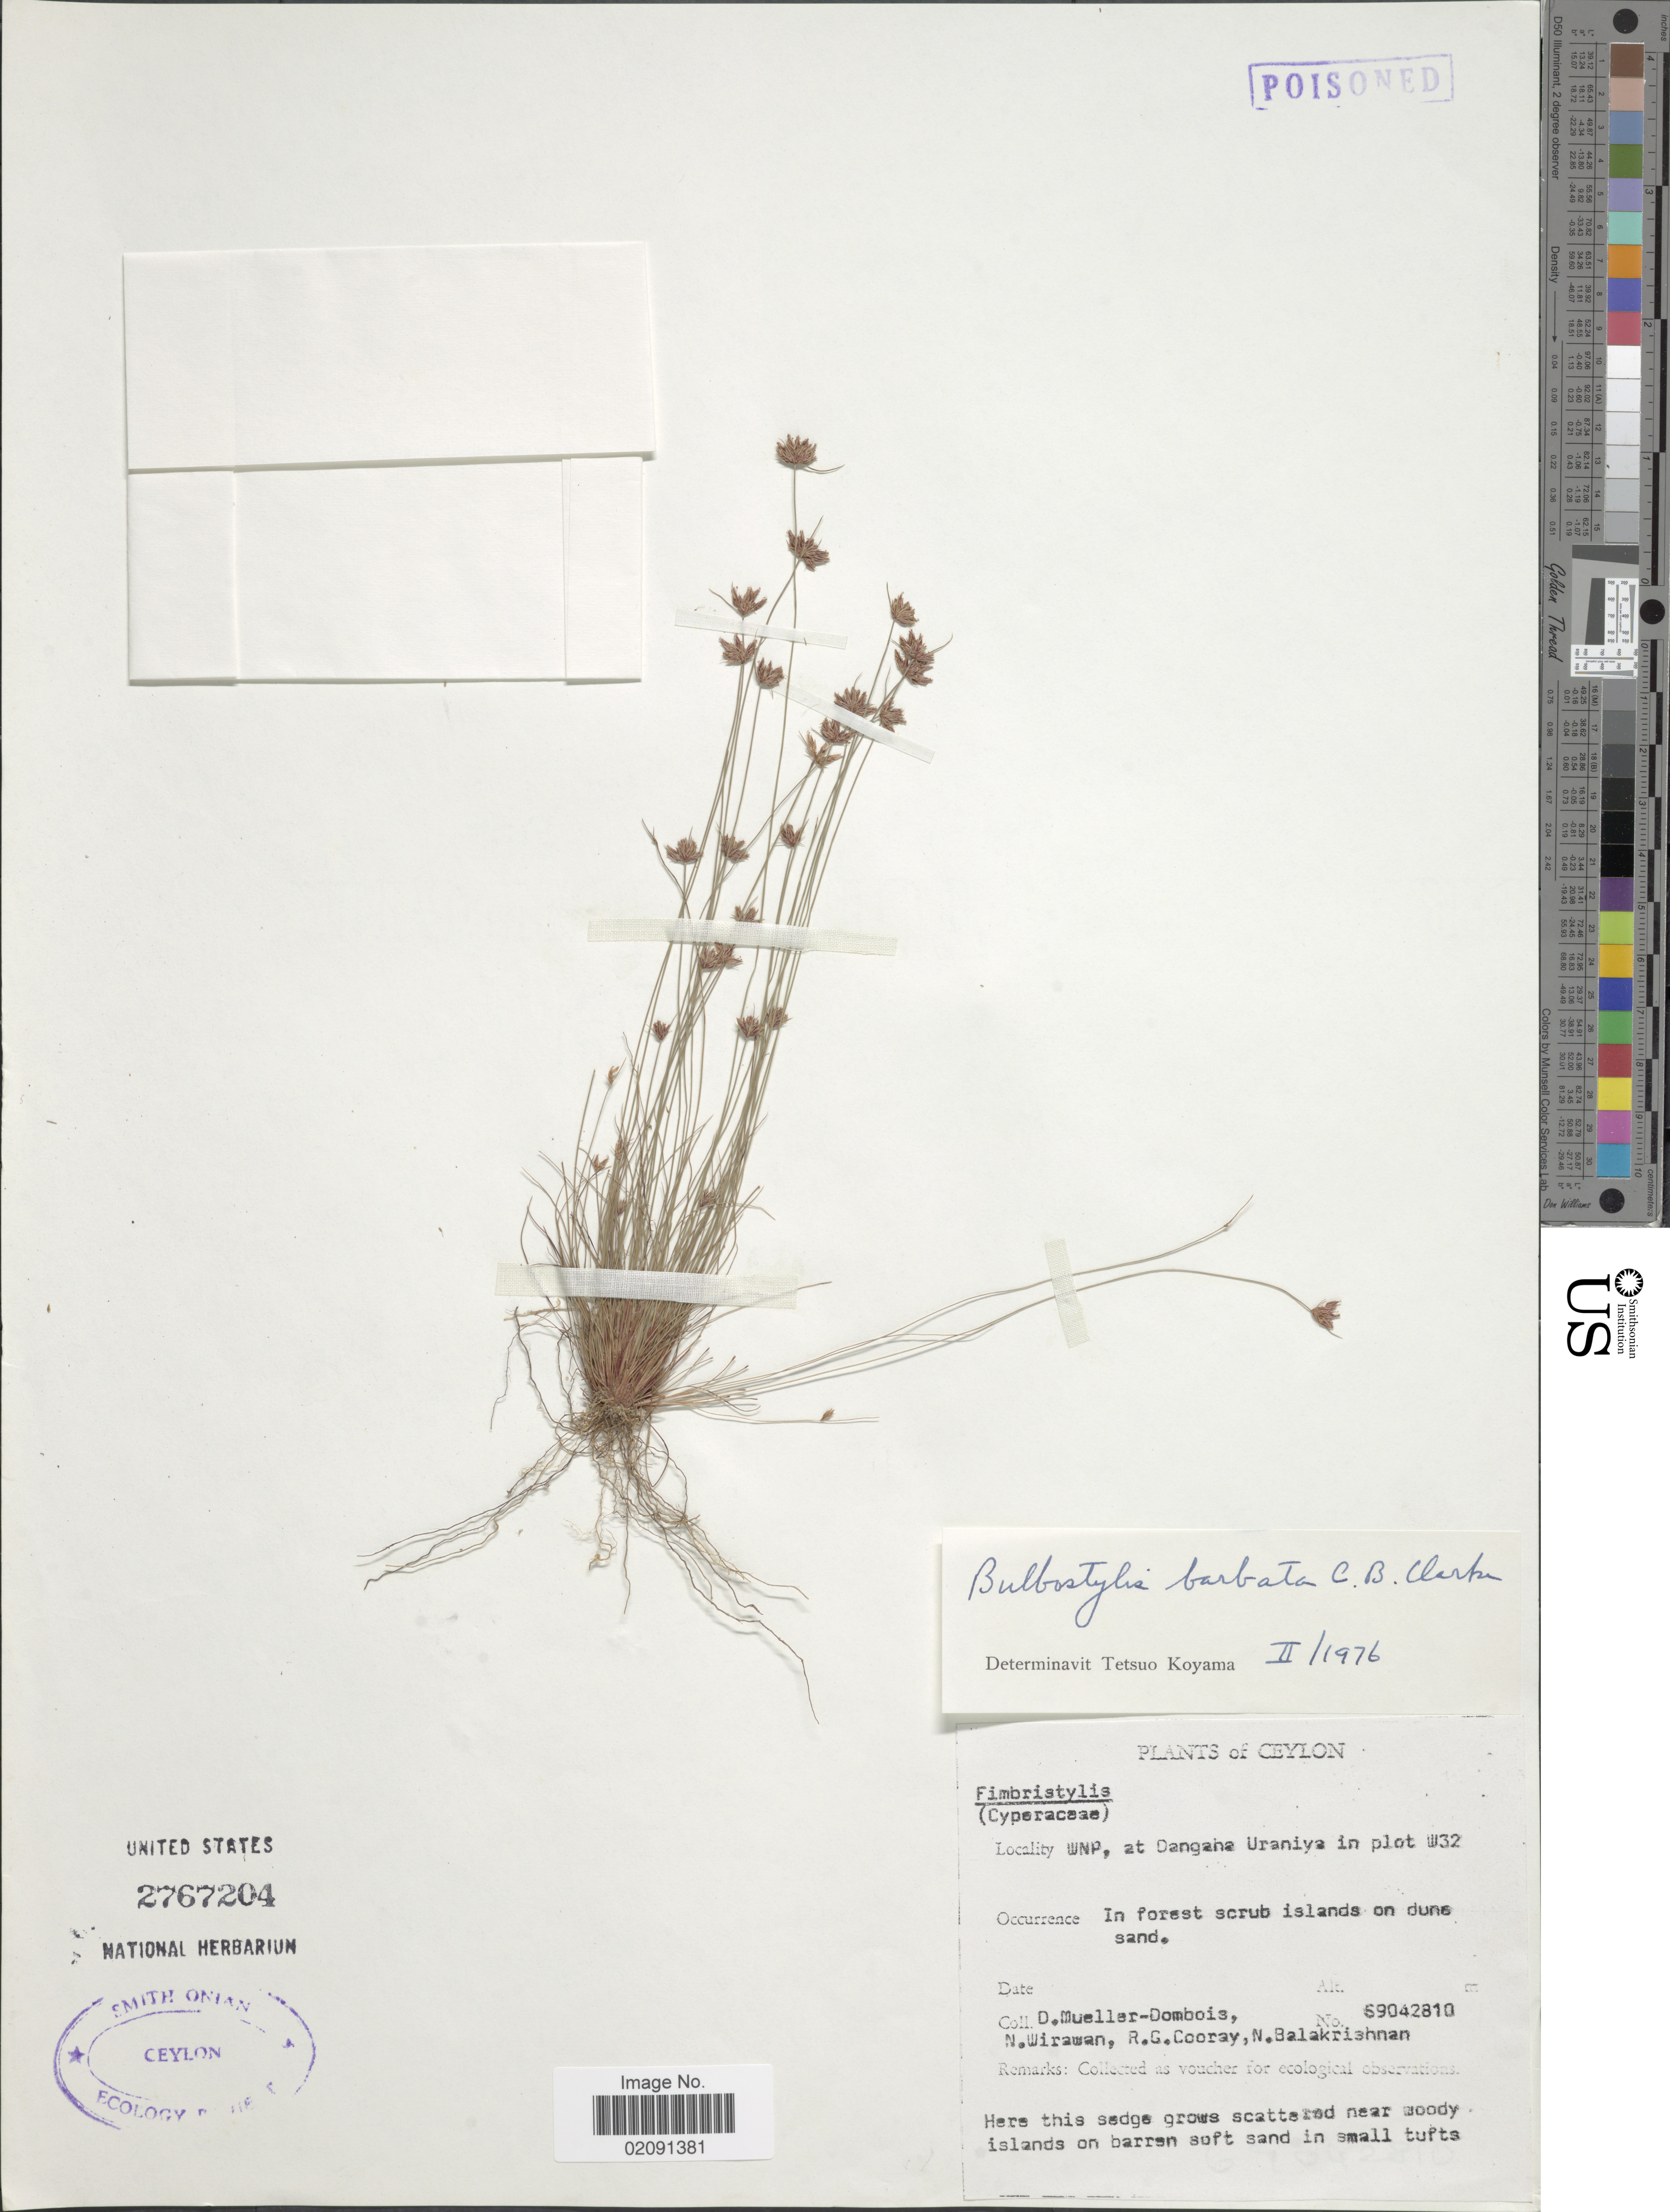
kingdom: Plantae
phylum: Tracheophyta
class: Liliopsida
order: Poales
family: Cyperaceae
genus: Bulbostylis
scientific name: Bulbostylis barbata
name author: (Rottb.) C.B. Clarke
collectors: D. Mueller-Dombois, N. Wirawan, R. Cooray & N. Balakrishnan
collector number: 69042810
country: Sri Lanka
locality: Ceylon, WNP, Dangaha Uraniya in plot W32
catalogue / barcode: US 2767204